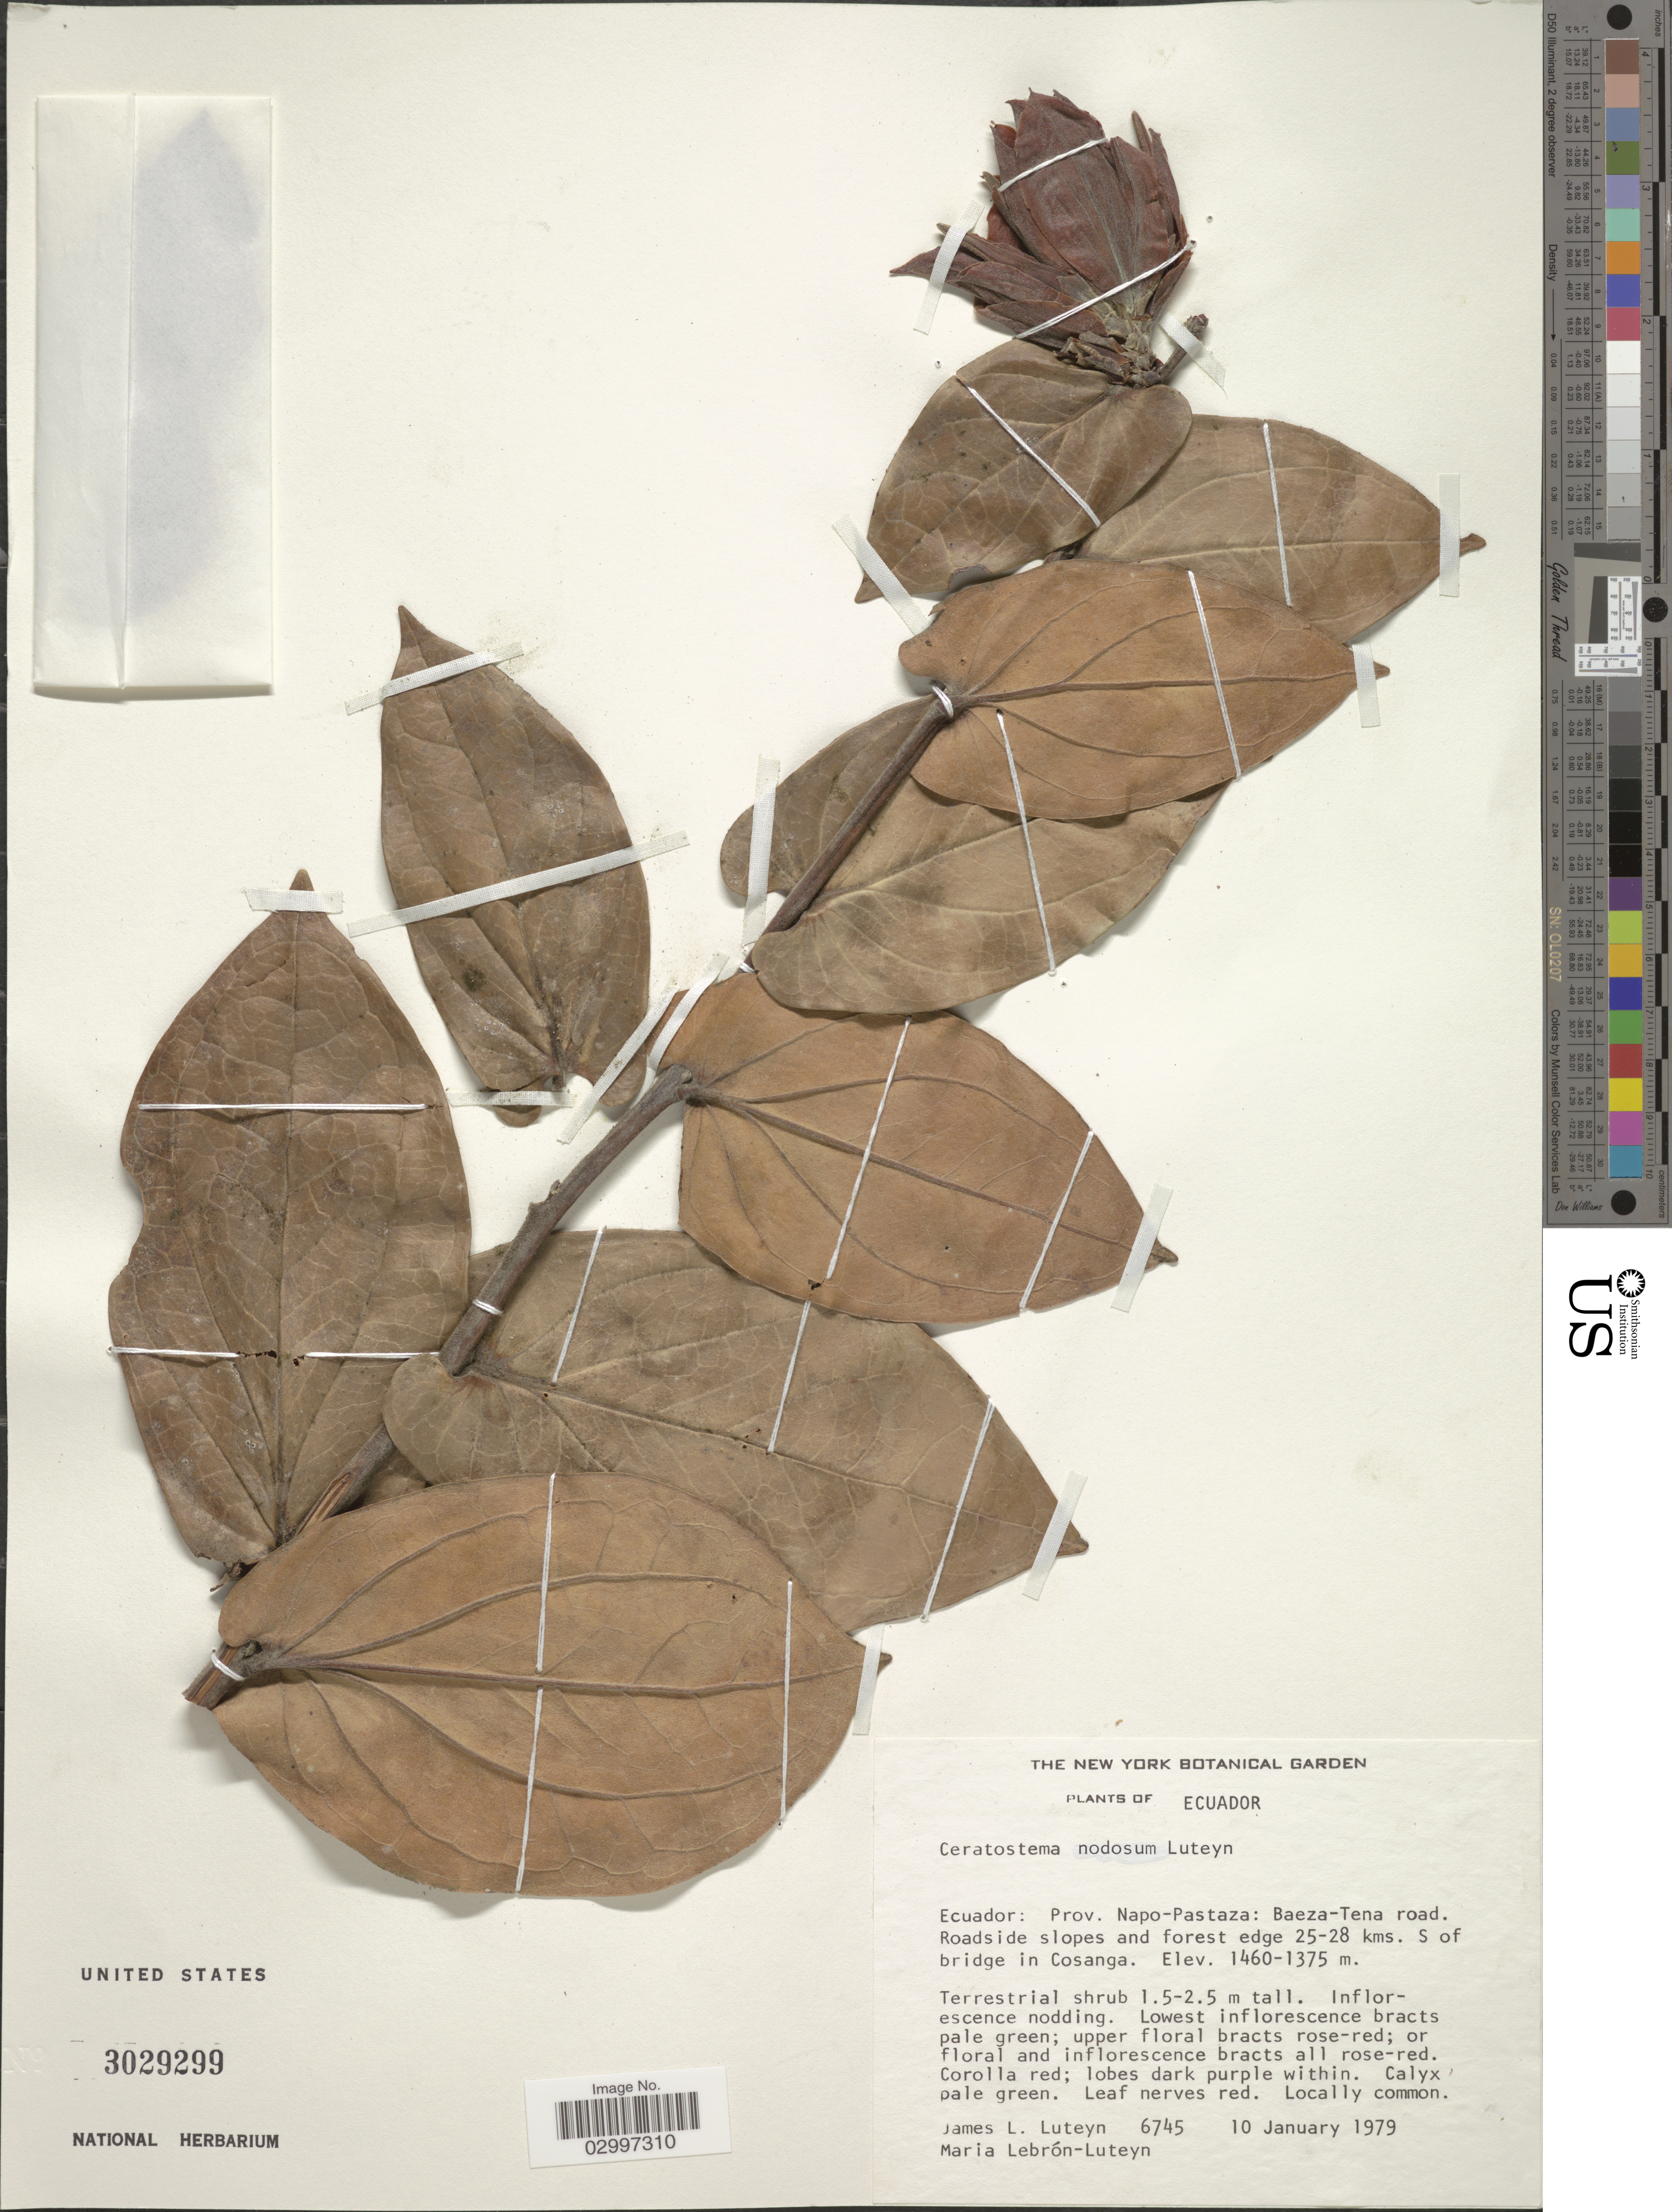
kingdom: Plantae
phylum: Tracheophyta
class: Magnoliopsida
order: Ericales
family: Ericaceae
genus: Ceratostema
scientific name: Ceratostema nodosum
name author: Luteyn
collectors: J. Luteyn & M. L. Lebrón-Luteyn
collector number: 6745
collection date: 1979-01-10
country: Ecuador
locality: Prov. Napo-Pastaza, Baeza-Tena road, Roadside slopes and forest edge 25-28 kms. S of bridge in Cosanga.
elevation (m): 1375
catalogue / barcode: US 3029299